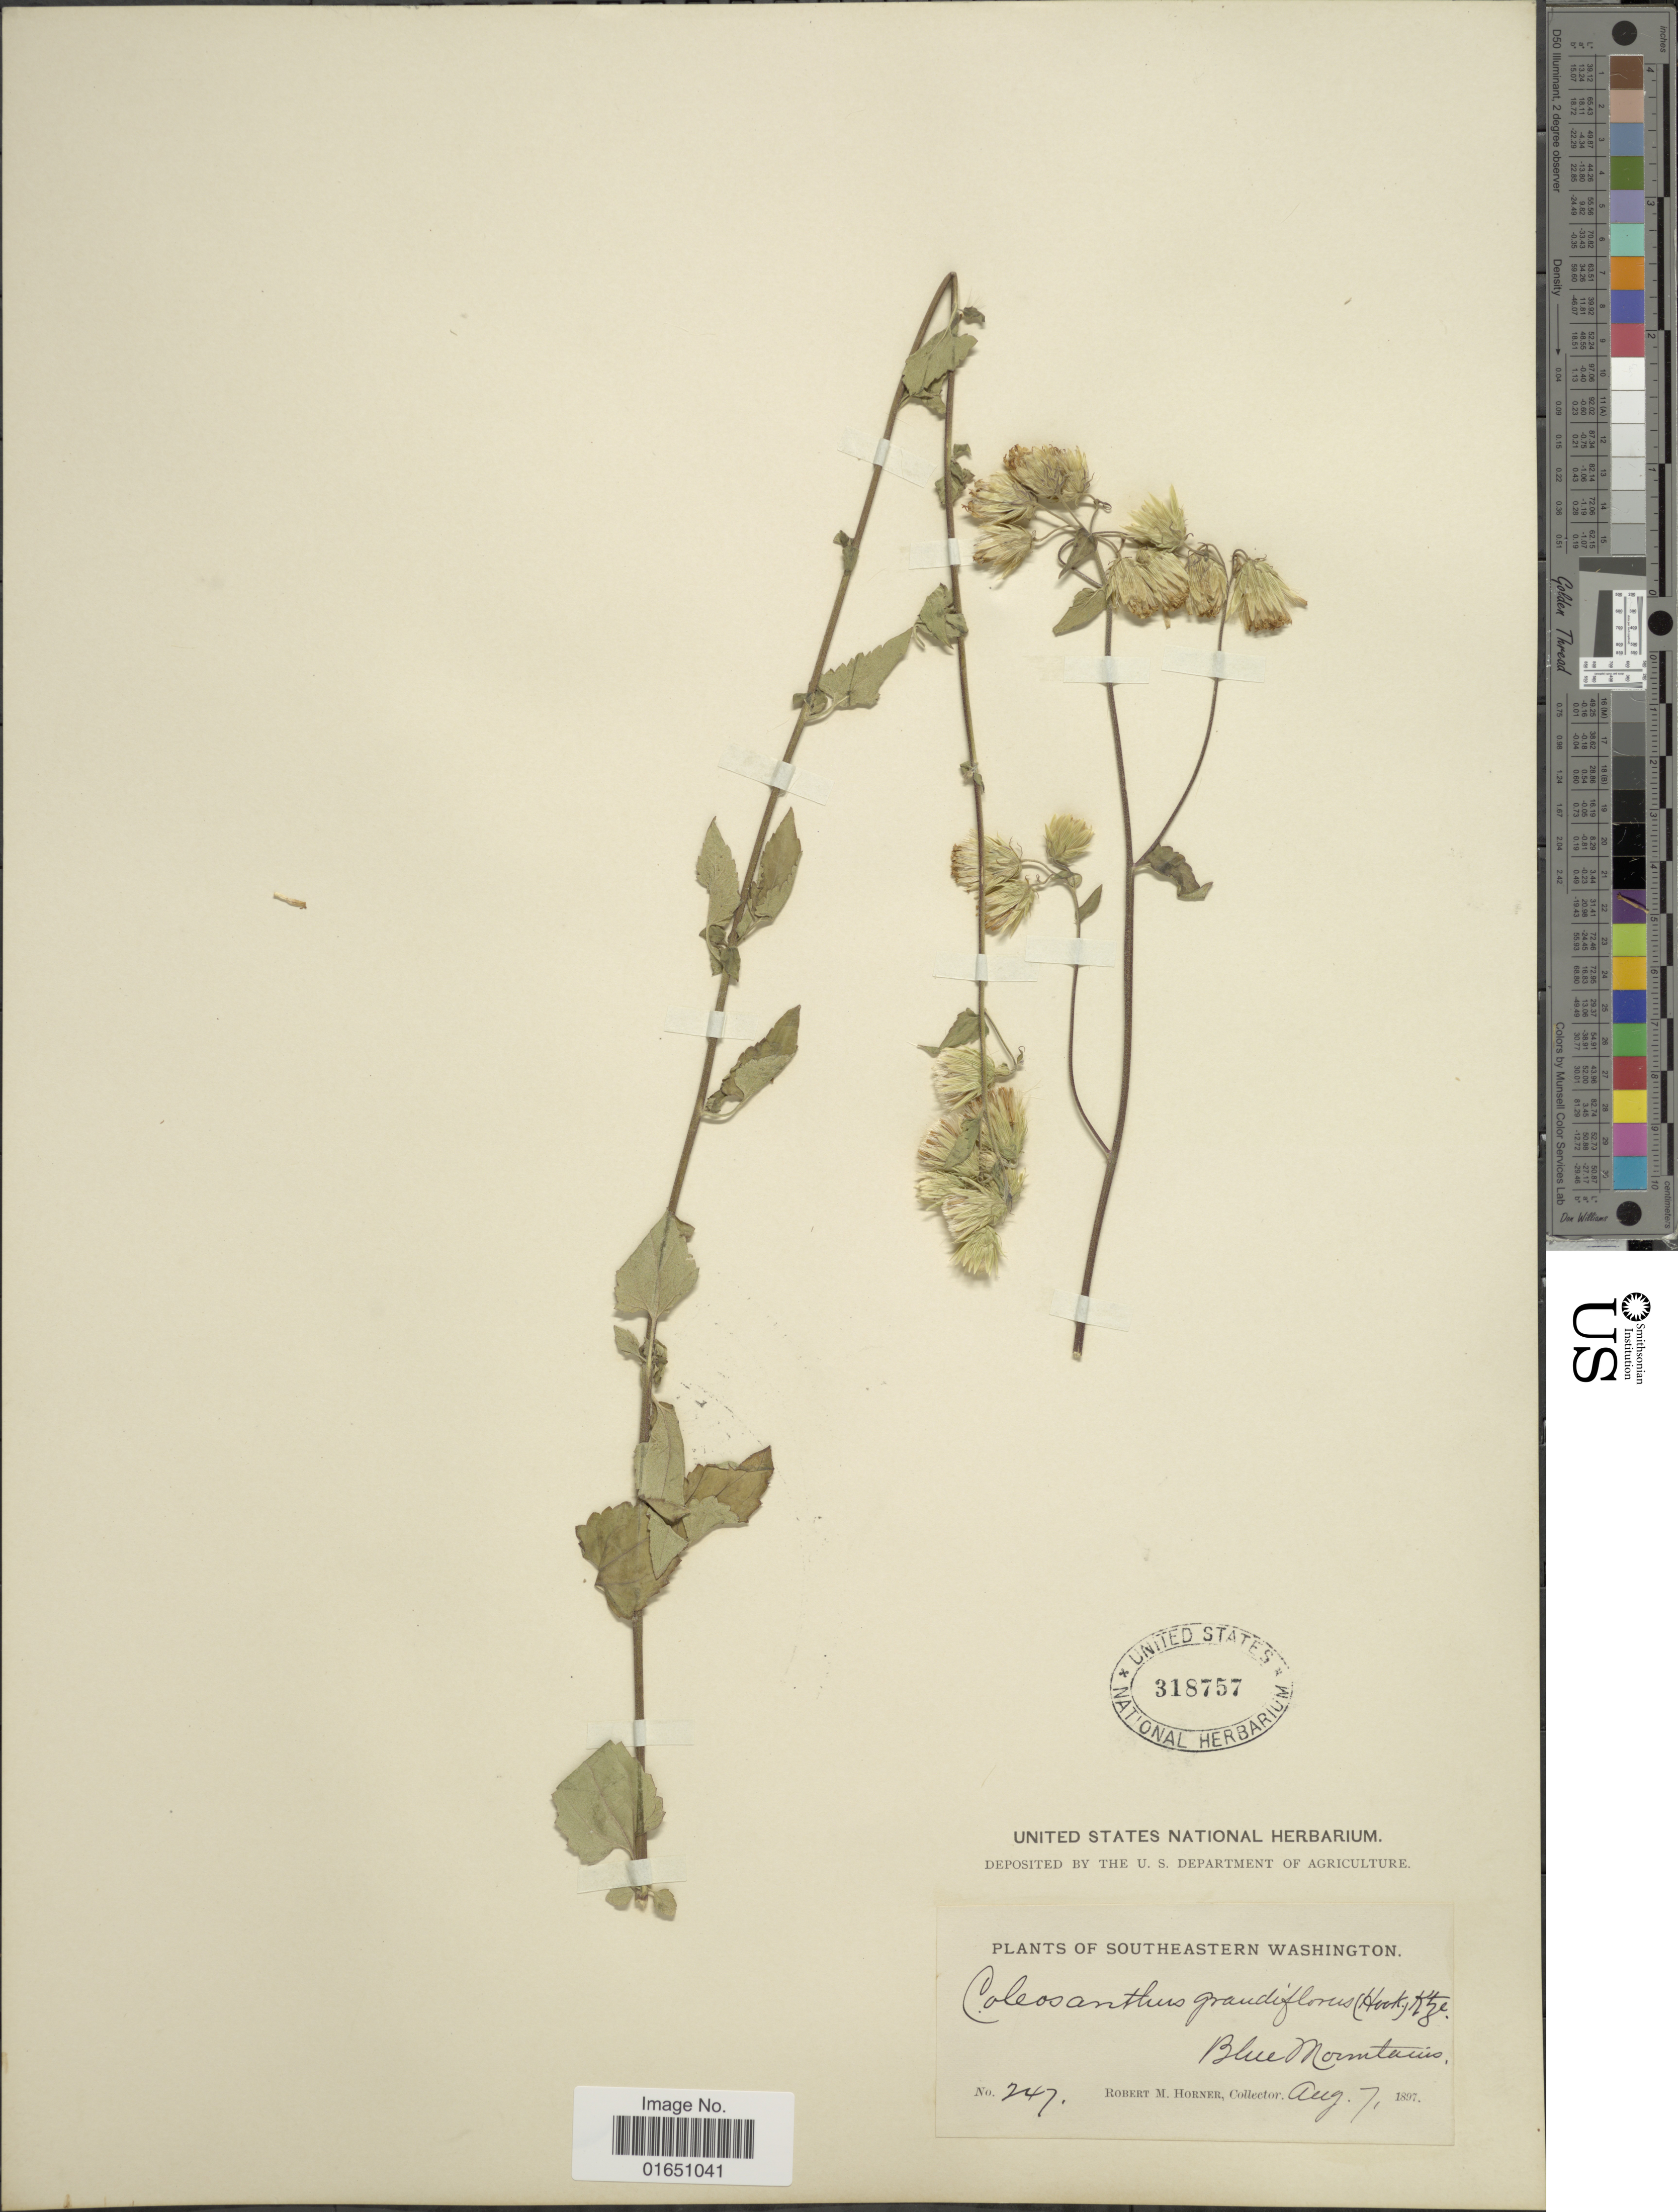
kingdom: Plantae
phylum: Tracheophyta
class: Magnoliopsida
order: Asterales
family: Asteraceae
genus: Brickellia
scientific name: Brickellia grandiflora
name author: (Hook.) Nutt.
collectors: R. Horner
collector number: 247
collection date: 1897-08-07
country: United States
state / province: Washington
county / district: Clallam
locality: Southeastern Washington, Blue Mountains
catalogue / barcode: US 318757